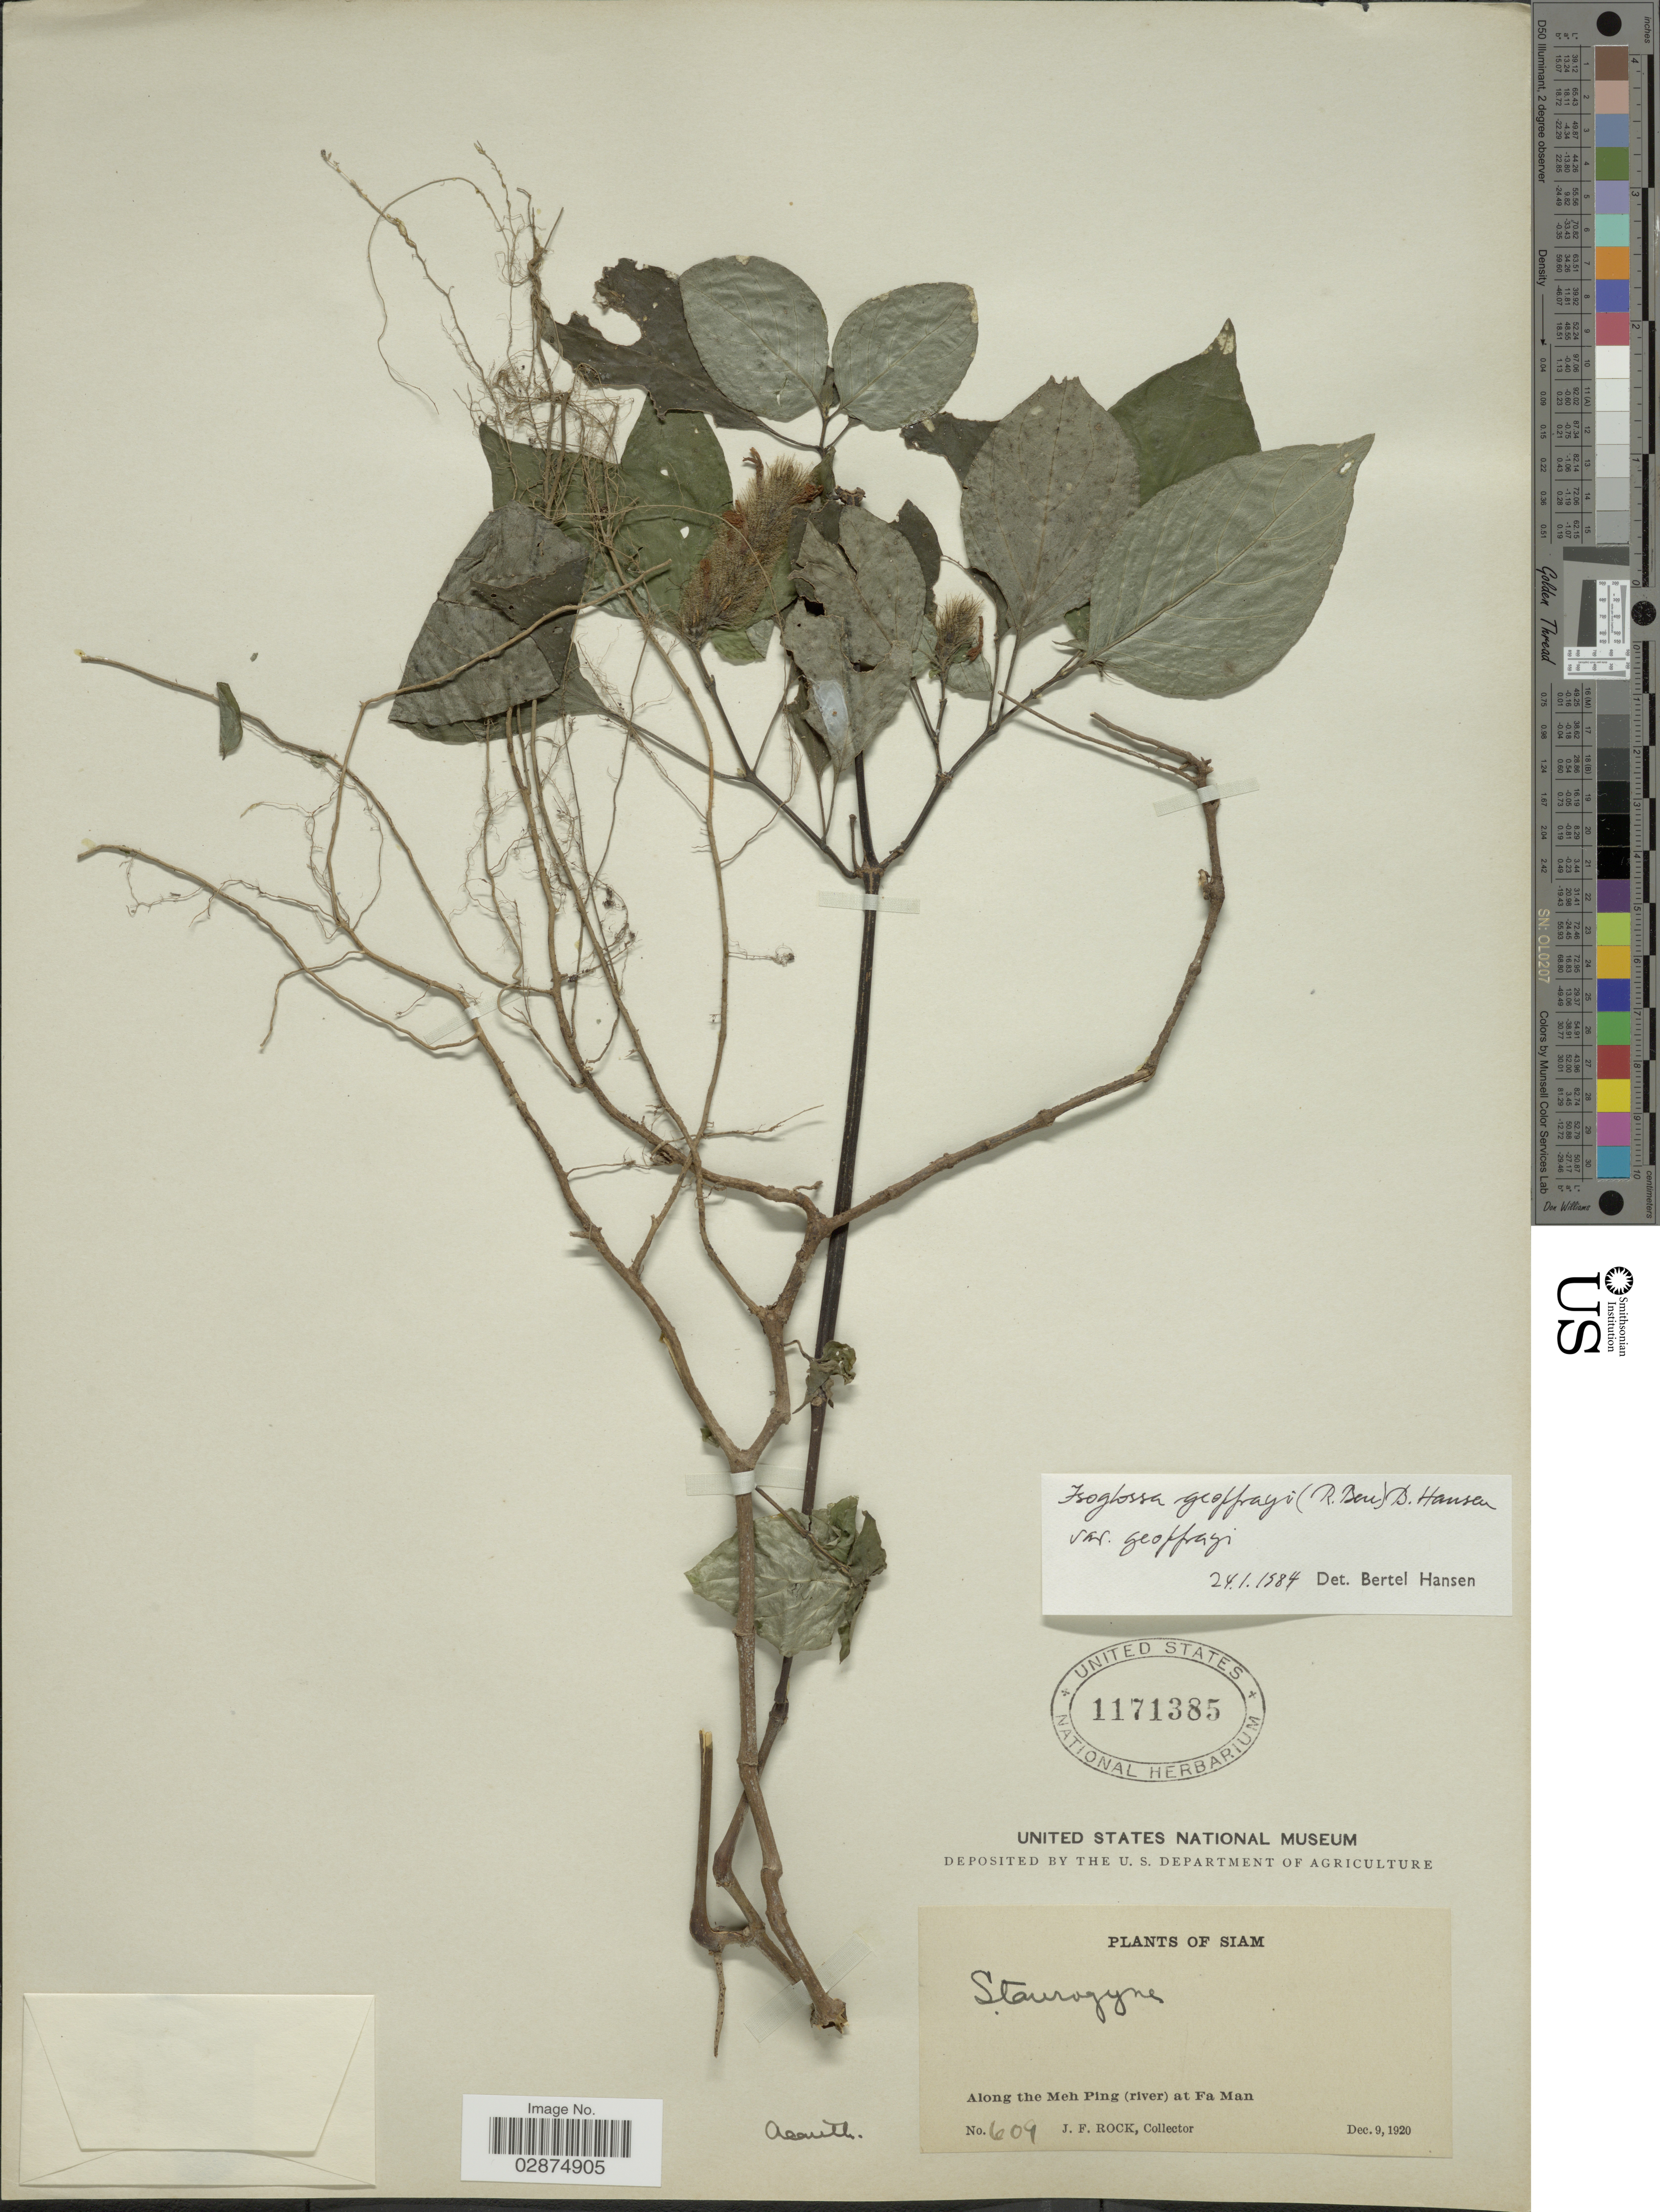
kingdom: Plantae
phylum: Tracheophyta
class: Magnoliopsida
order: Lamiales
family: Acanthaceae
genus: Isoglossa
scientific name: Isoglossa geoffrayi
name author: (Benoist) B. Hansen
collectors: J. Rock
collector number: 609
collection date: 1920-12-09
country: Thailand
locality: Siam. Along the Meh Ping (river) at Fa Man.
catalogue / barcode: US 1171385